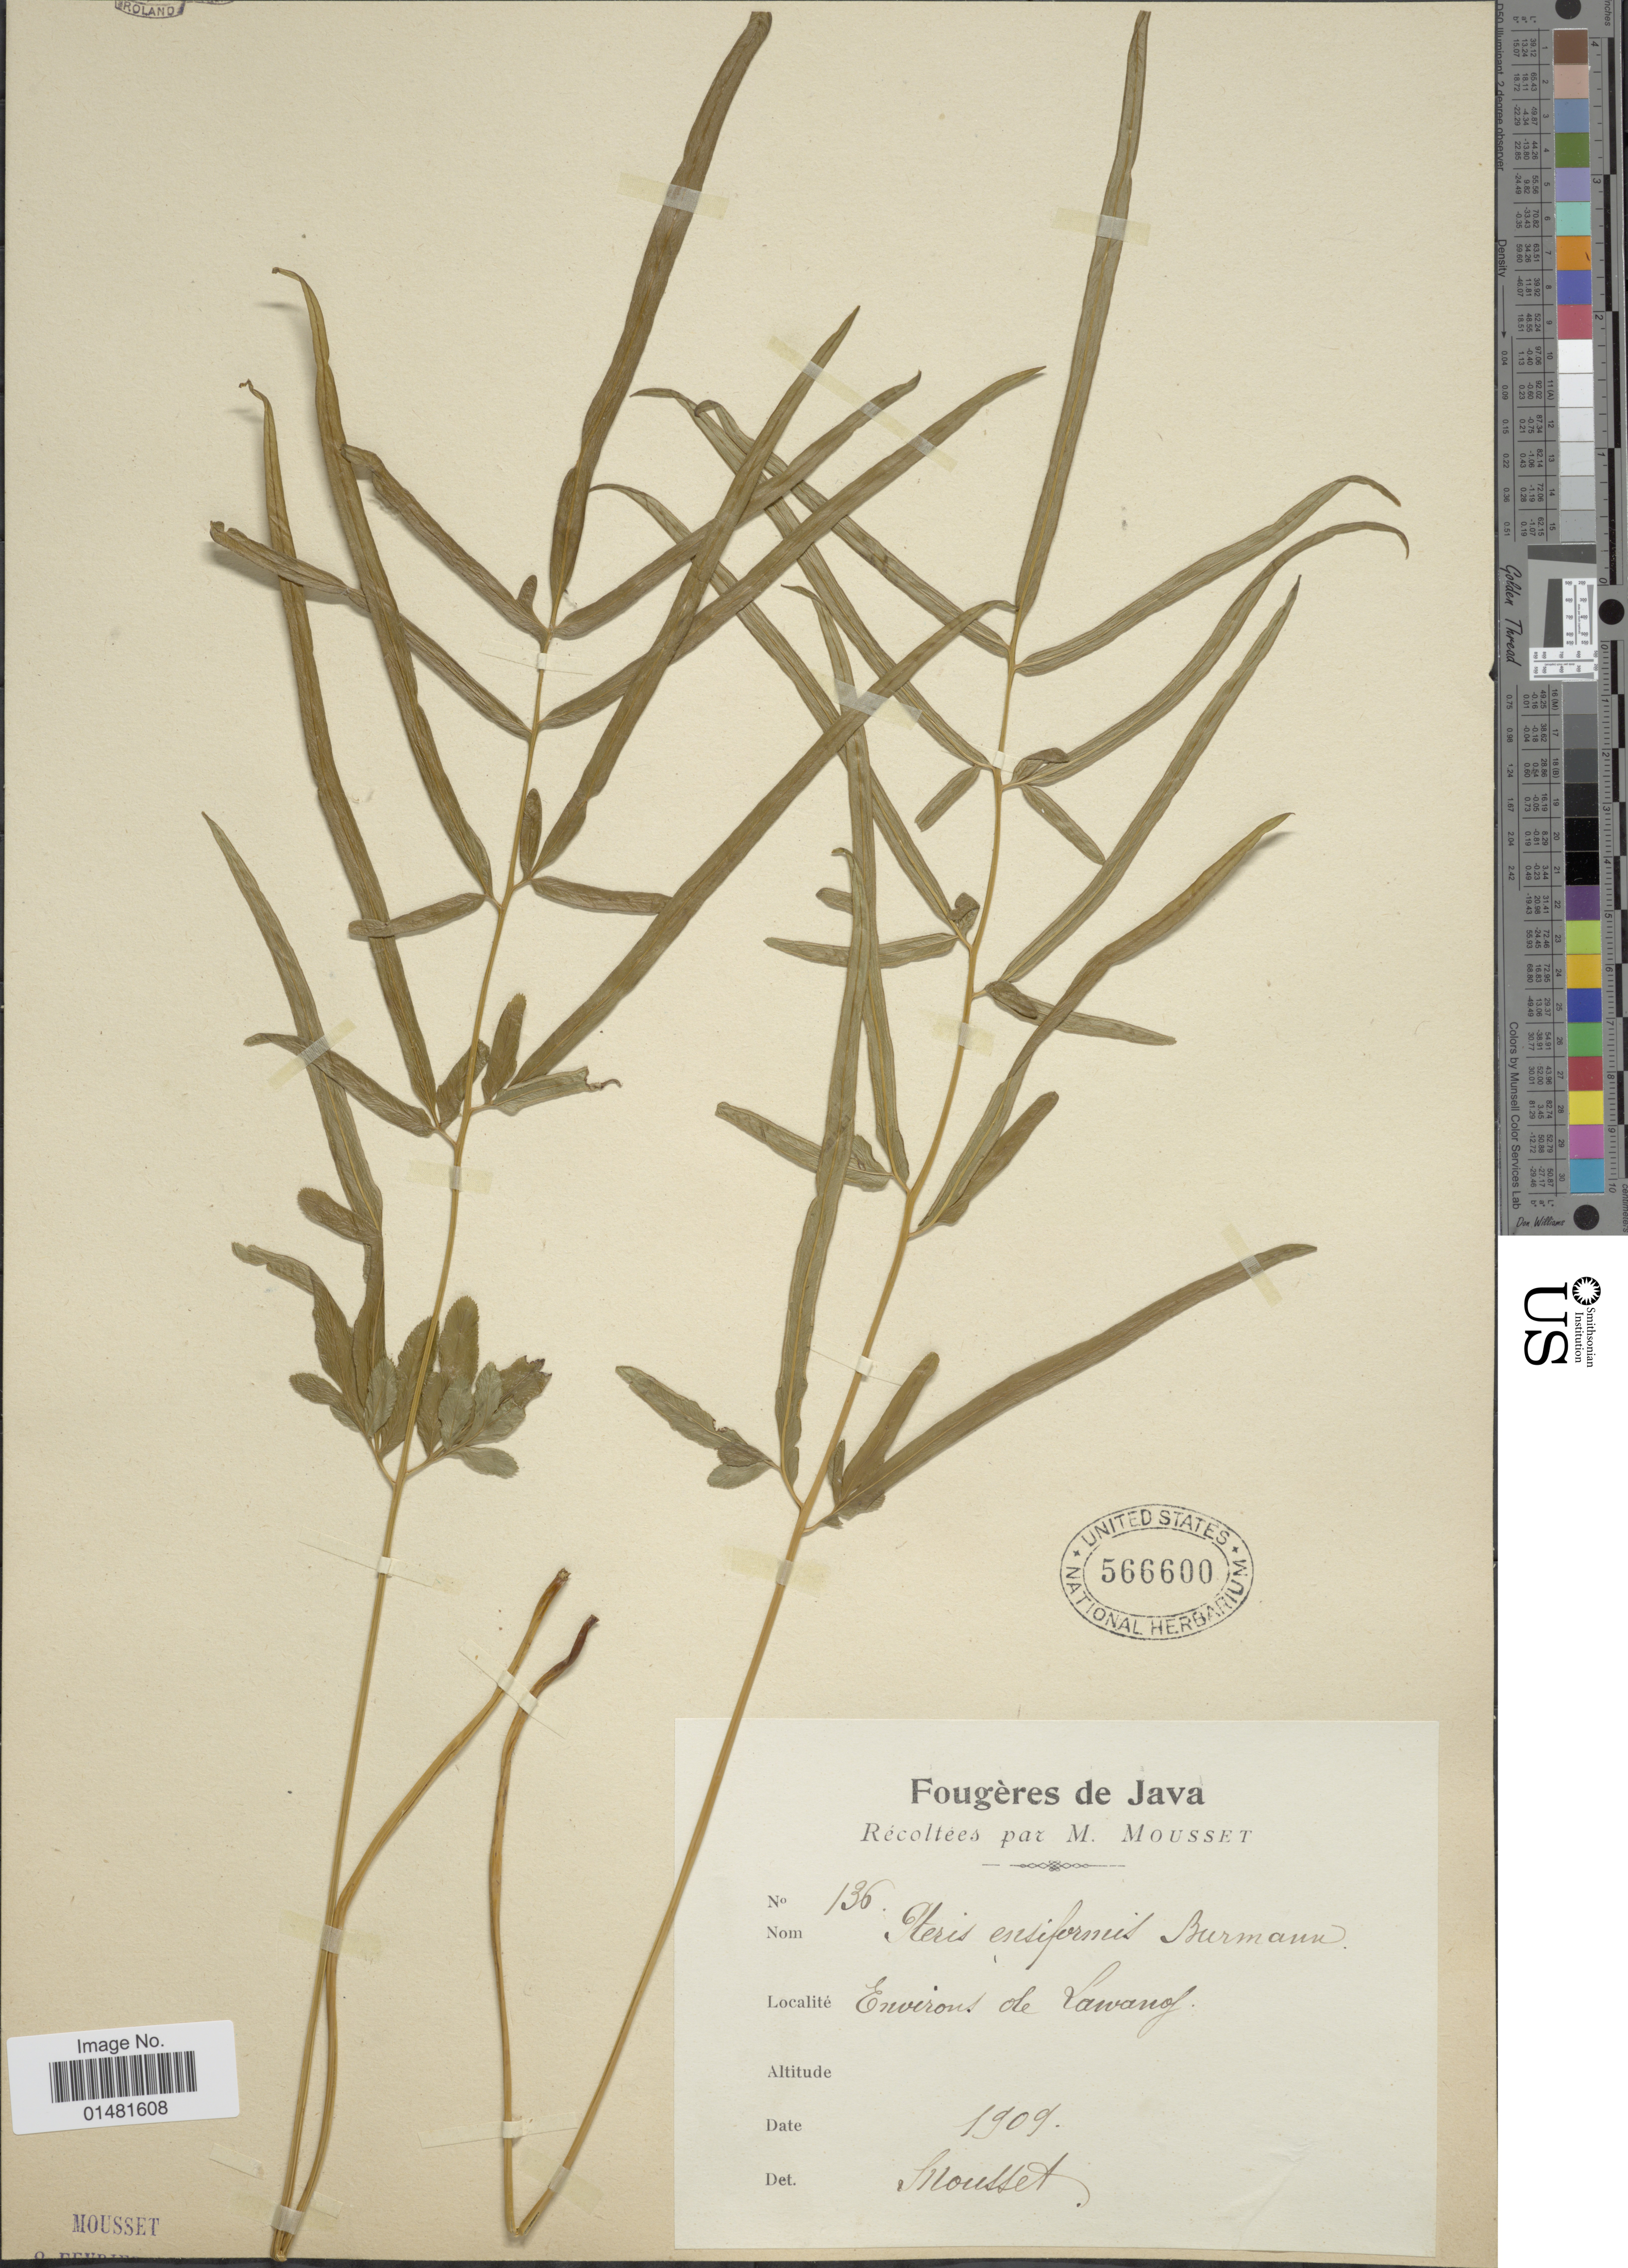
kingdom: Plantae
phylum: Tracheophyta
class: Polypodiopsida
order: Polypodiales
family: Pteridaceae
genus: Pteris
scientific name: Pteris ensiformis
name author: Burm. f.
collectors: Mousset, --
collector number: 136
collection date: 1909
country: Indonesia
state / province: Java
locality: Environs de Lawang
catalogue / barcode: US 566600